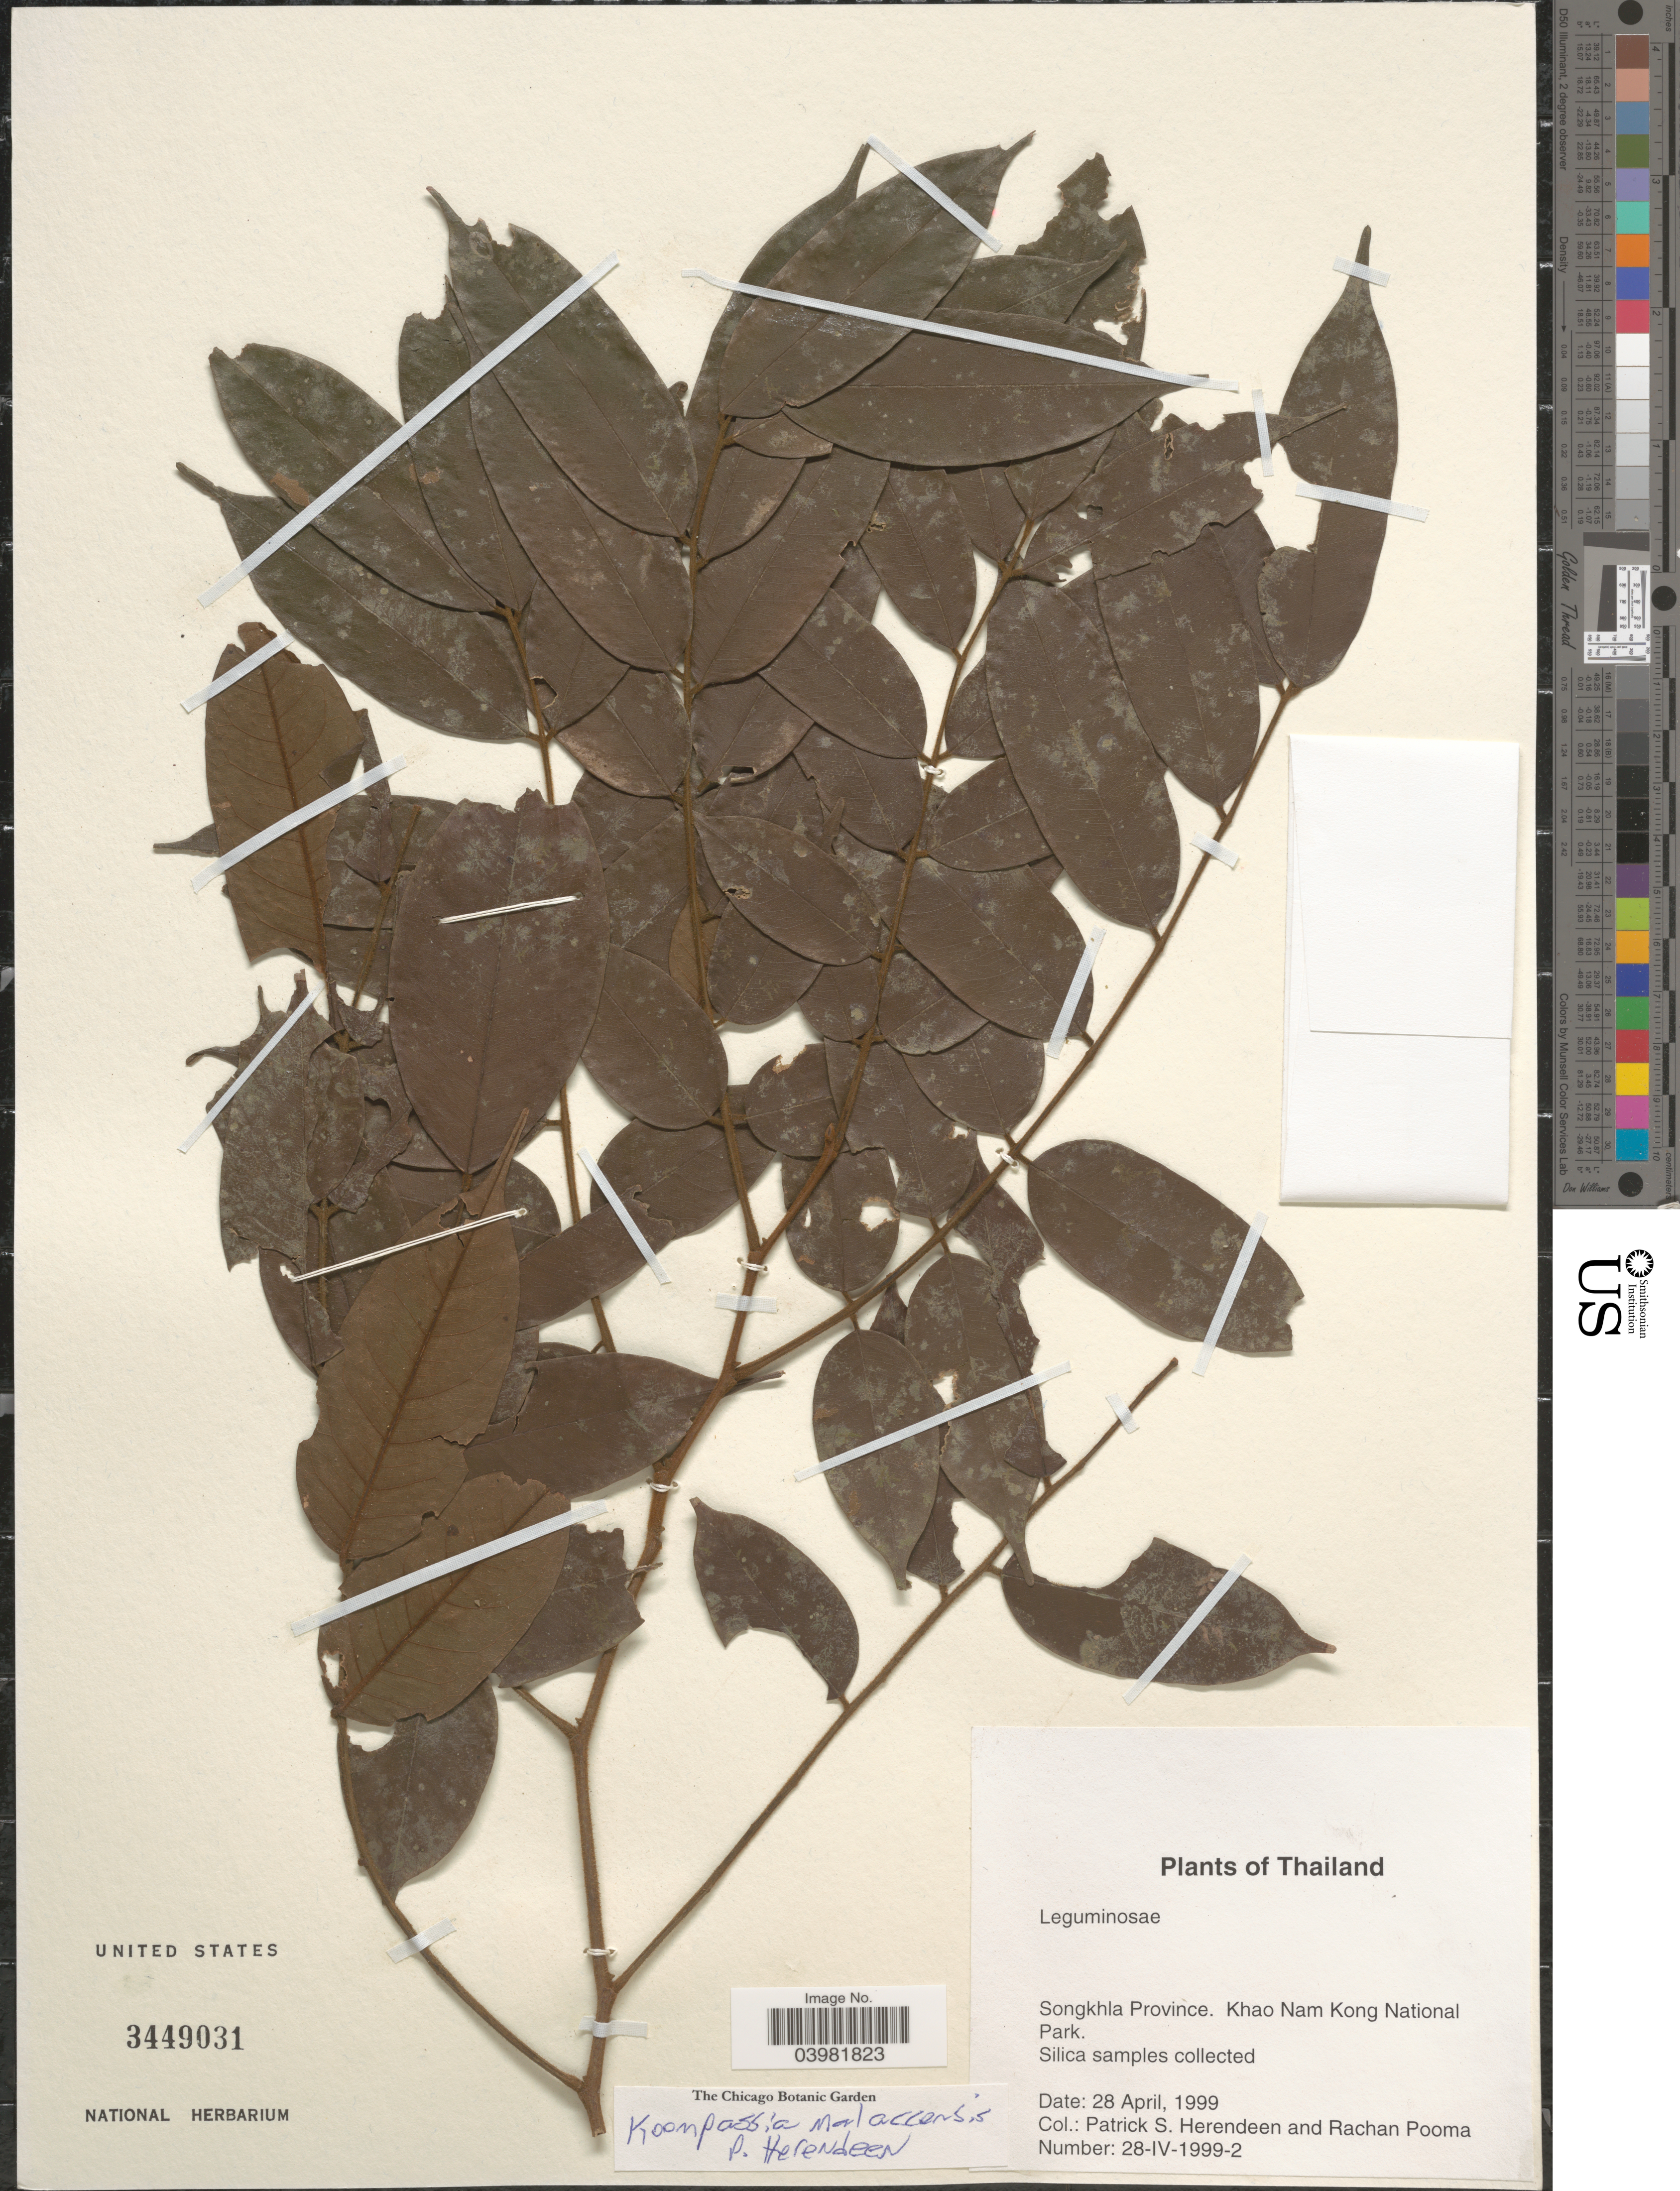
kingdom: Plantae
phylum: Tracheophyta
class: Magnoliopsida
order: Fabales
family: Fabaceae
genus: Koompassia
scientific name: Koompassia malaccensis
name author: Maingay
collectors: P. S. Herendeen & R. Pooma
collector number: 28-IV-1999-2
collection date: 1999-04-28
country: Thailand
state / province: Songkhla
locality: Khao Nam Kong National Park.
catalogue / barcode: US 3449031